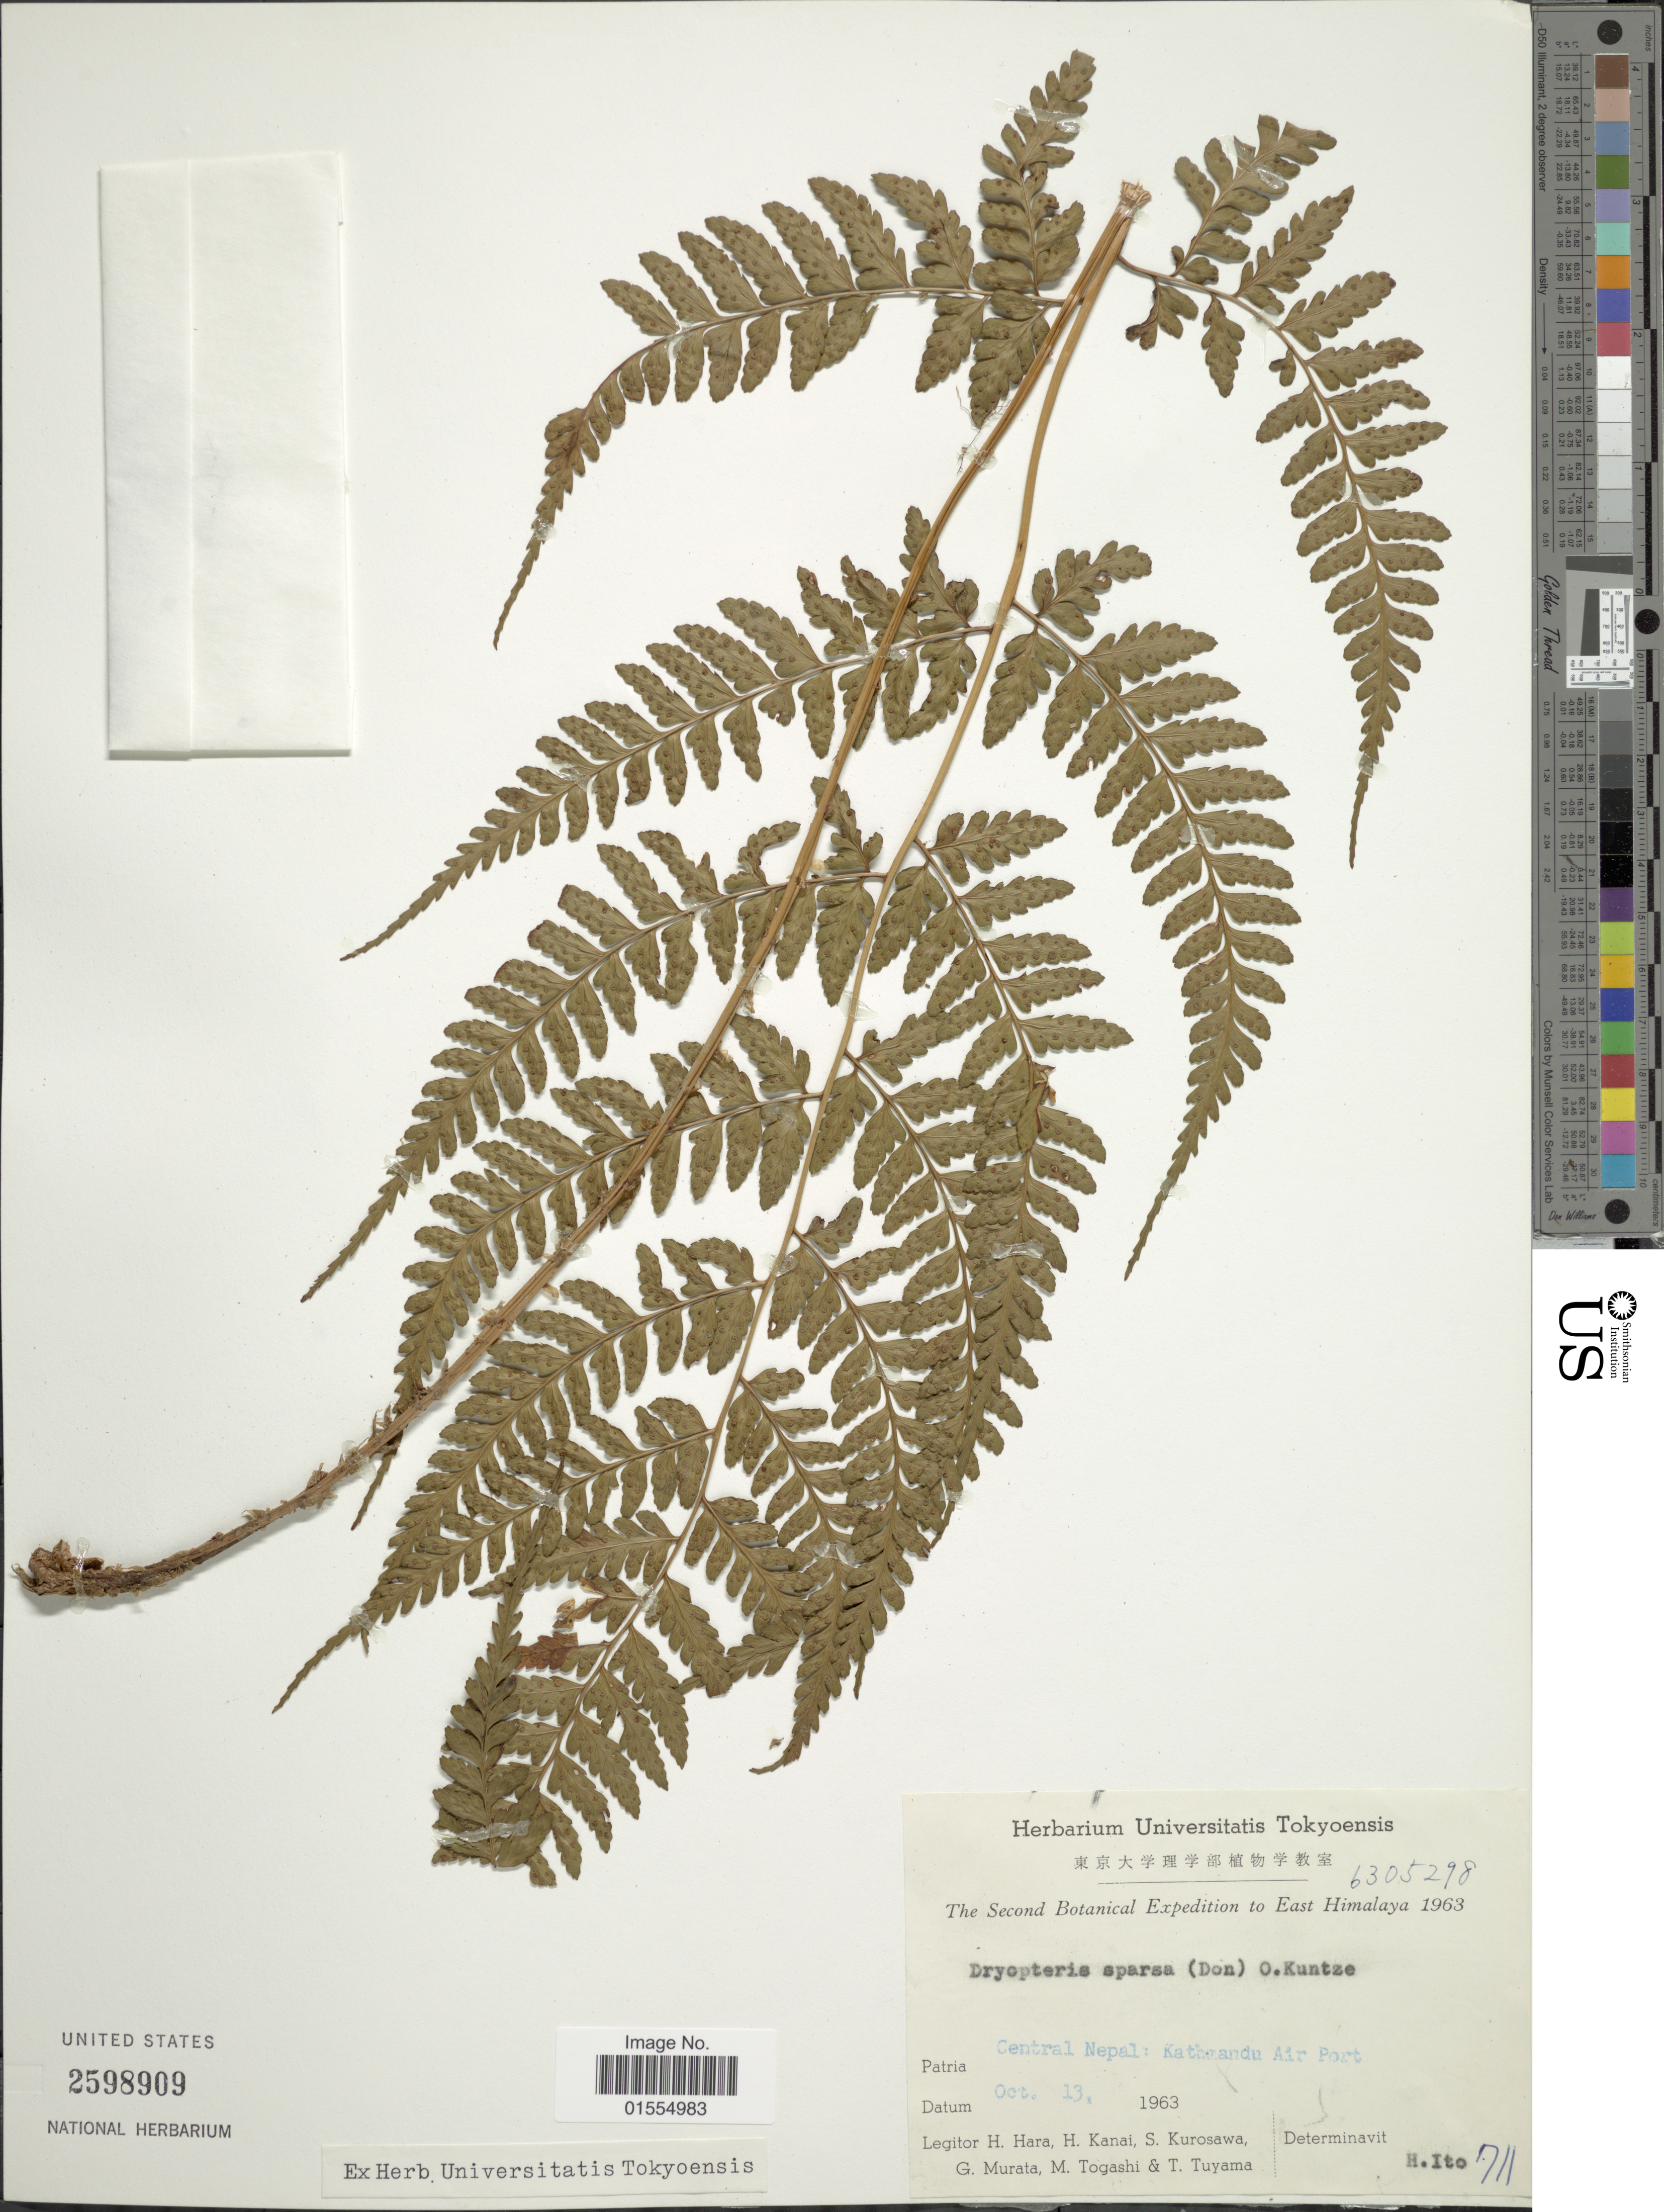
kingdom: Plantae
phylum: Tracheophyta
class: Polypodiopsida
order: Polypodiales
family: Dryopteridaceae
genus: Dryopteris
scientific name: Dryopteris sparsa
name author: (D. Don) Kuntze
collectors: H. Hara, H. Kanai, S. Kurosawa, G. Murata & et al.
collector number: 6305298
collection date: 1963-10-13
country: Nepal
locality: Central Nepal: Kathmandu Air Port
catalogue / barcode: US 2598909